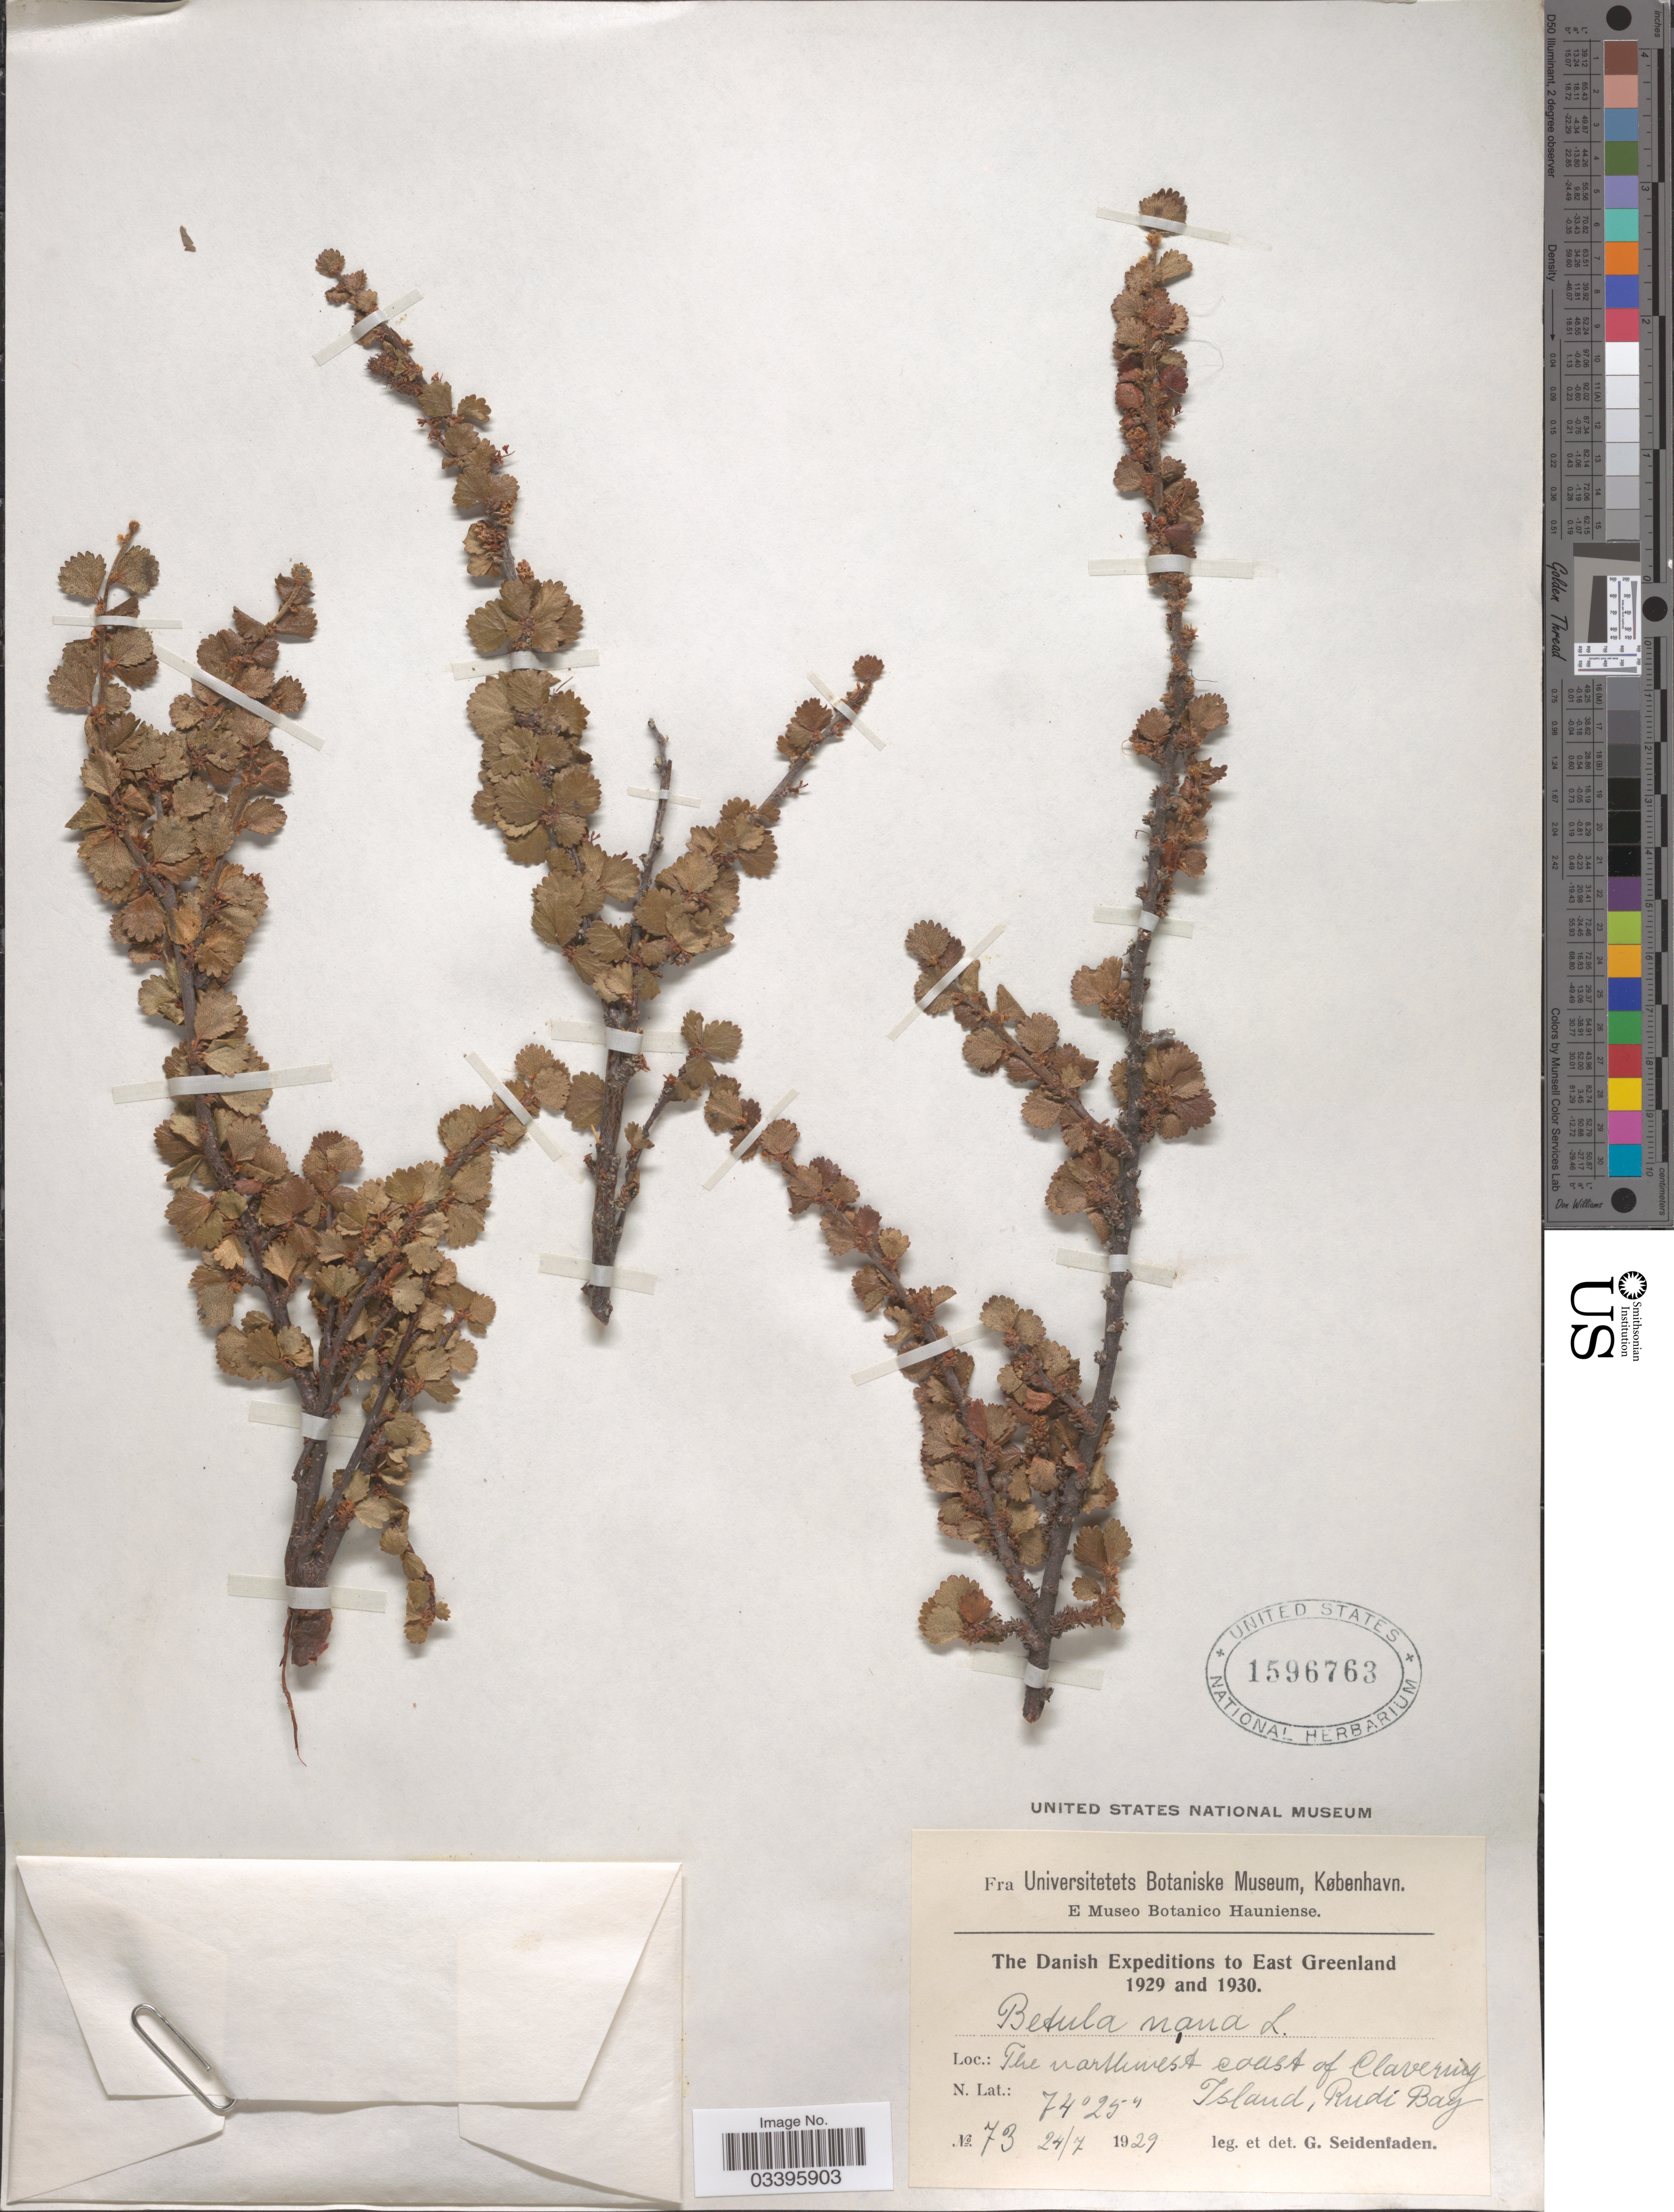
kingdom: Plantae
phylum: Tracheophyta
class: Magnoliopsida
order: Fagales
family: Betulaceae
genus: Betula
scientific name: Betula nana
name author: L.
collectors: G. Seidenfaden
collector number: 73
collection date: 1929-07-24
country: Greenland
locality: East Greenland. The northwest coast of Clavering Island, Rudi bay.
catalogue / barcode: US 1596763